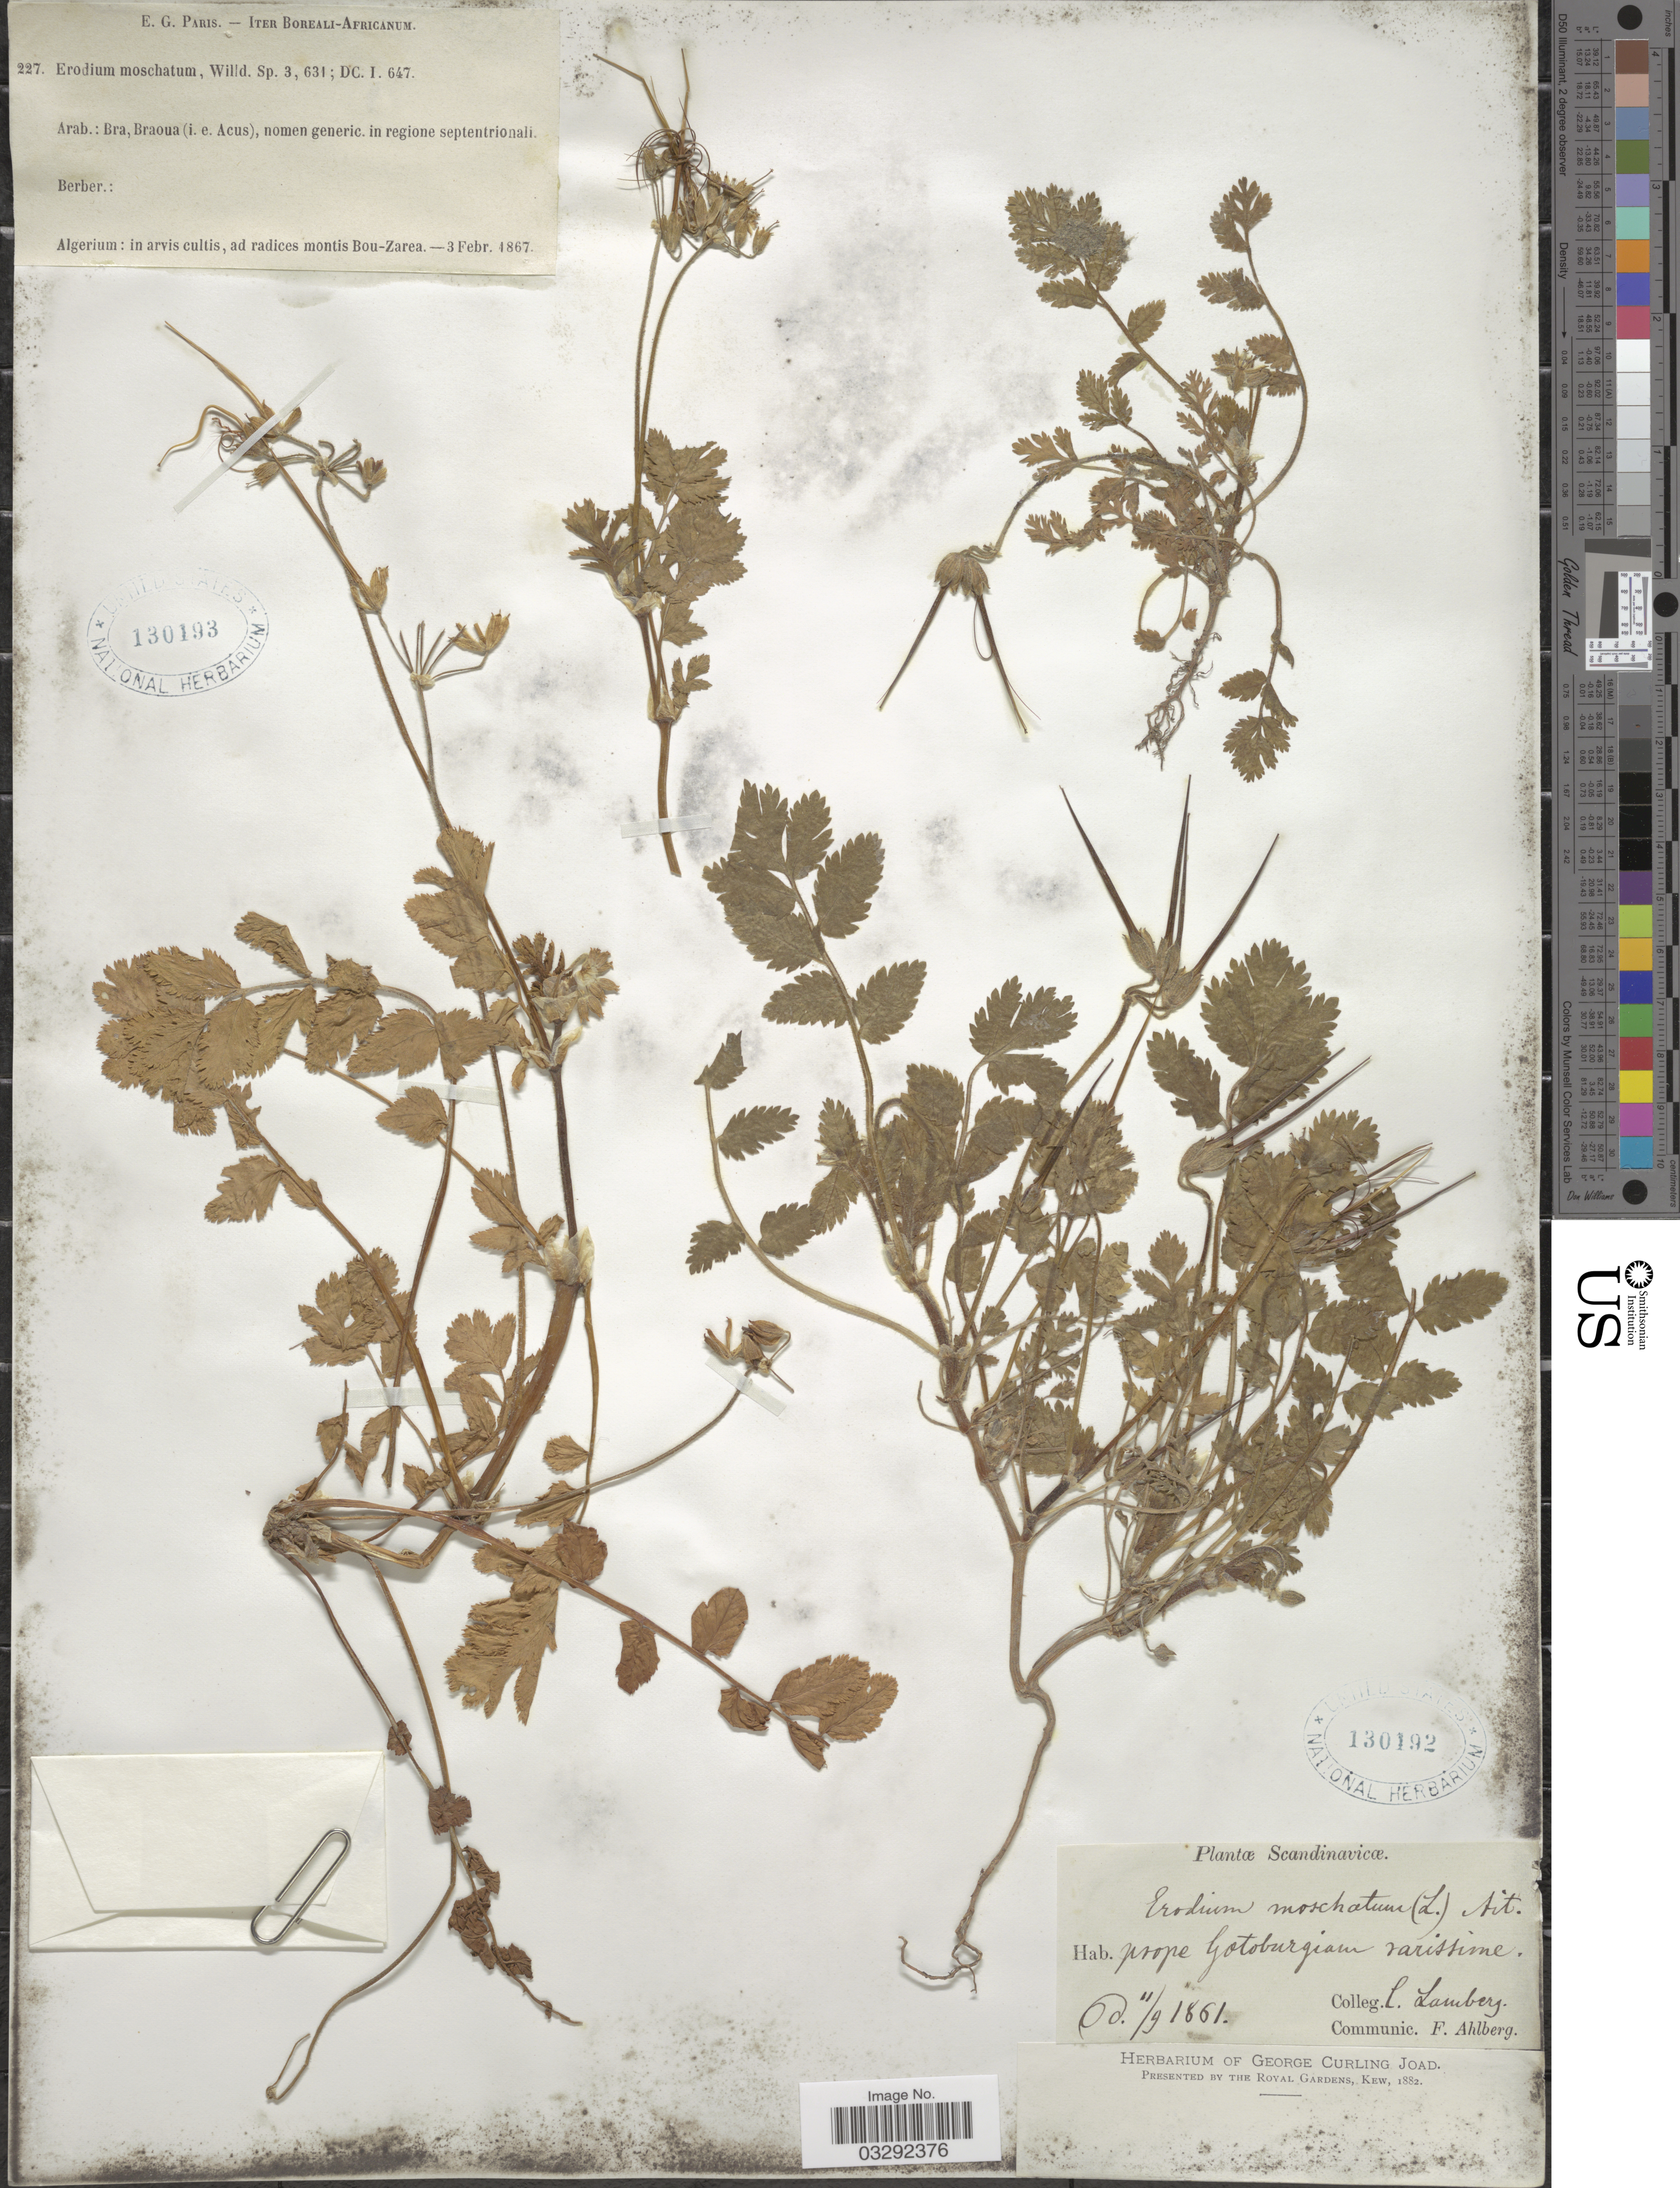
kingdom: Plantae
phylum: Tracheophyta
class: Magnoliopsida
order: Geraniales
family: Geraniaceae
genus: Erodium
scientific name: Erodium moschatum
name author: (L.) L'Hér. ex Aiton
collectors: Paris, E.G.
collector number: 227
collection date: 1867-02-03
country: Algeria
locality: Boreali-Africanum. Algerium: in arvis cultis, ad radices montis Bou-Zarea.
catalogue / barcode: US 130193-2